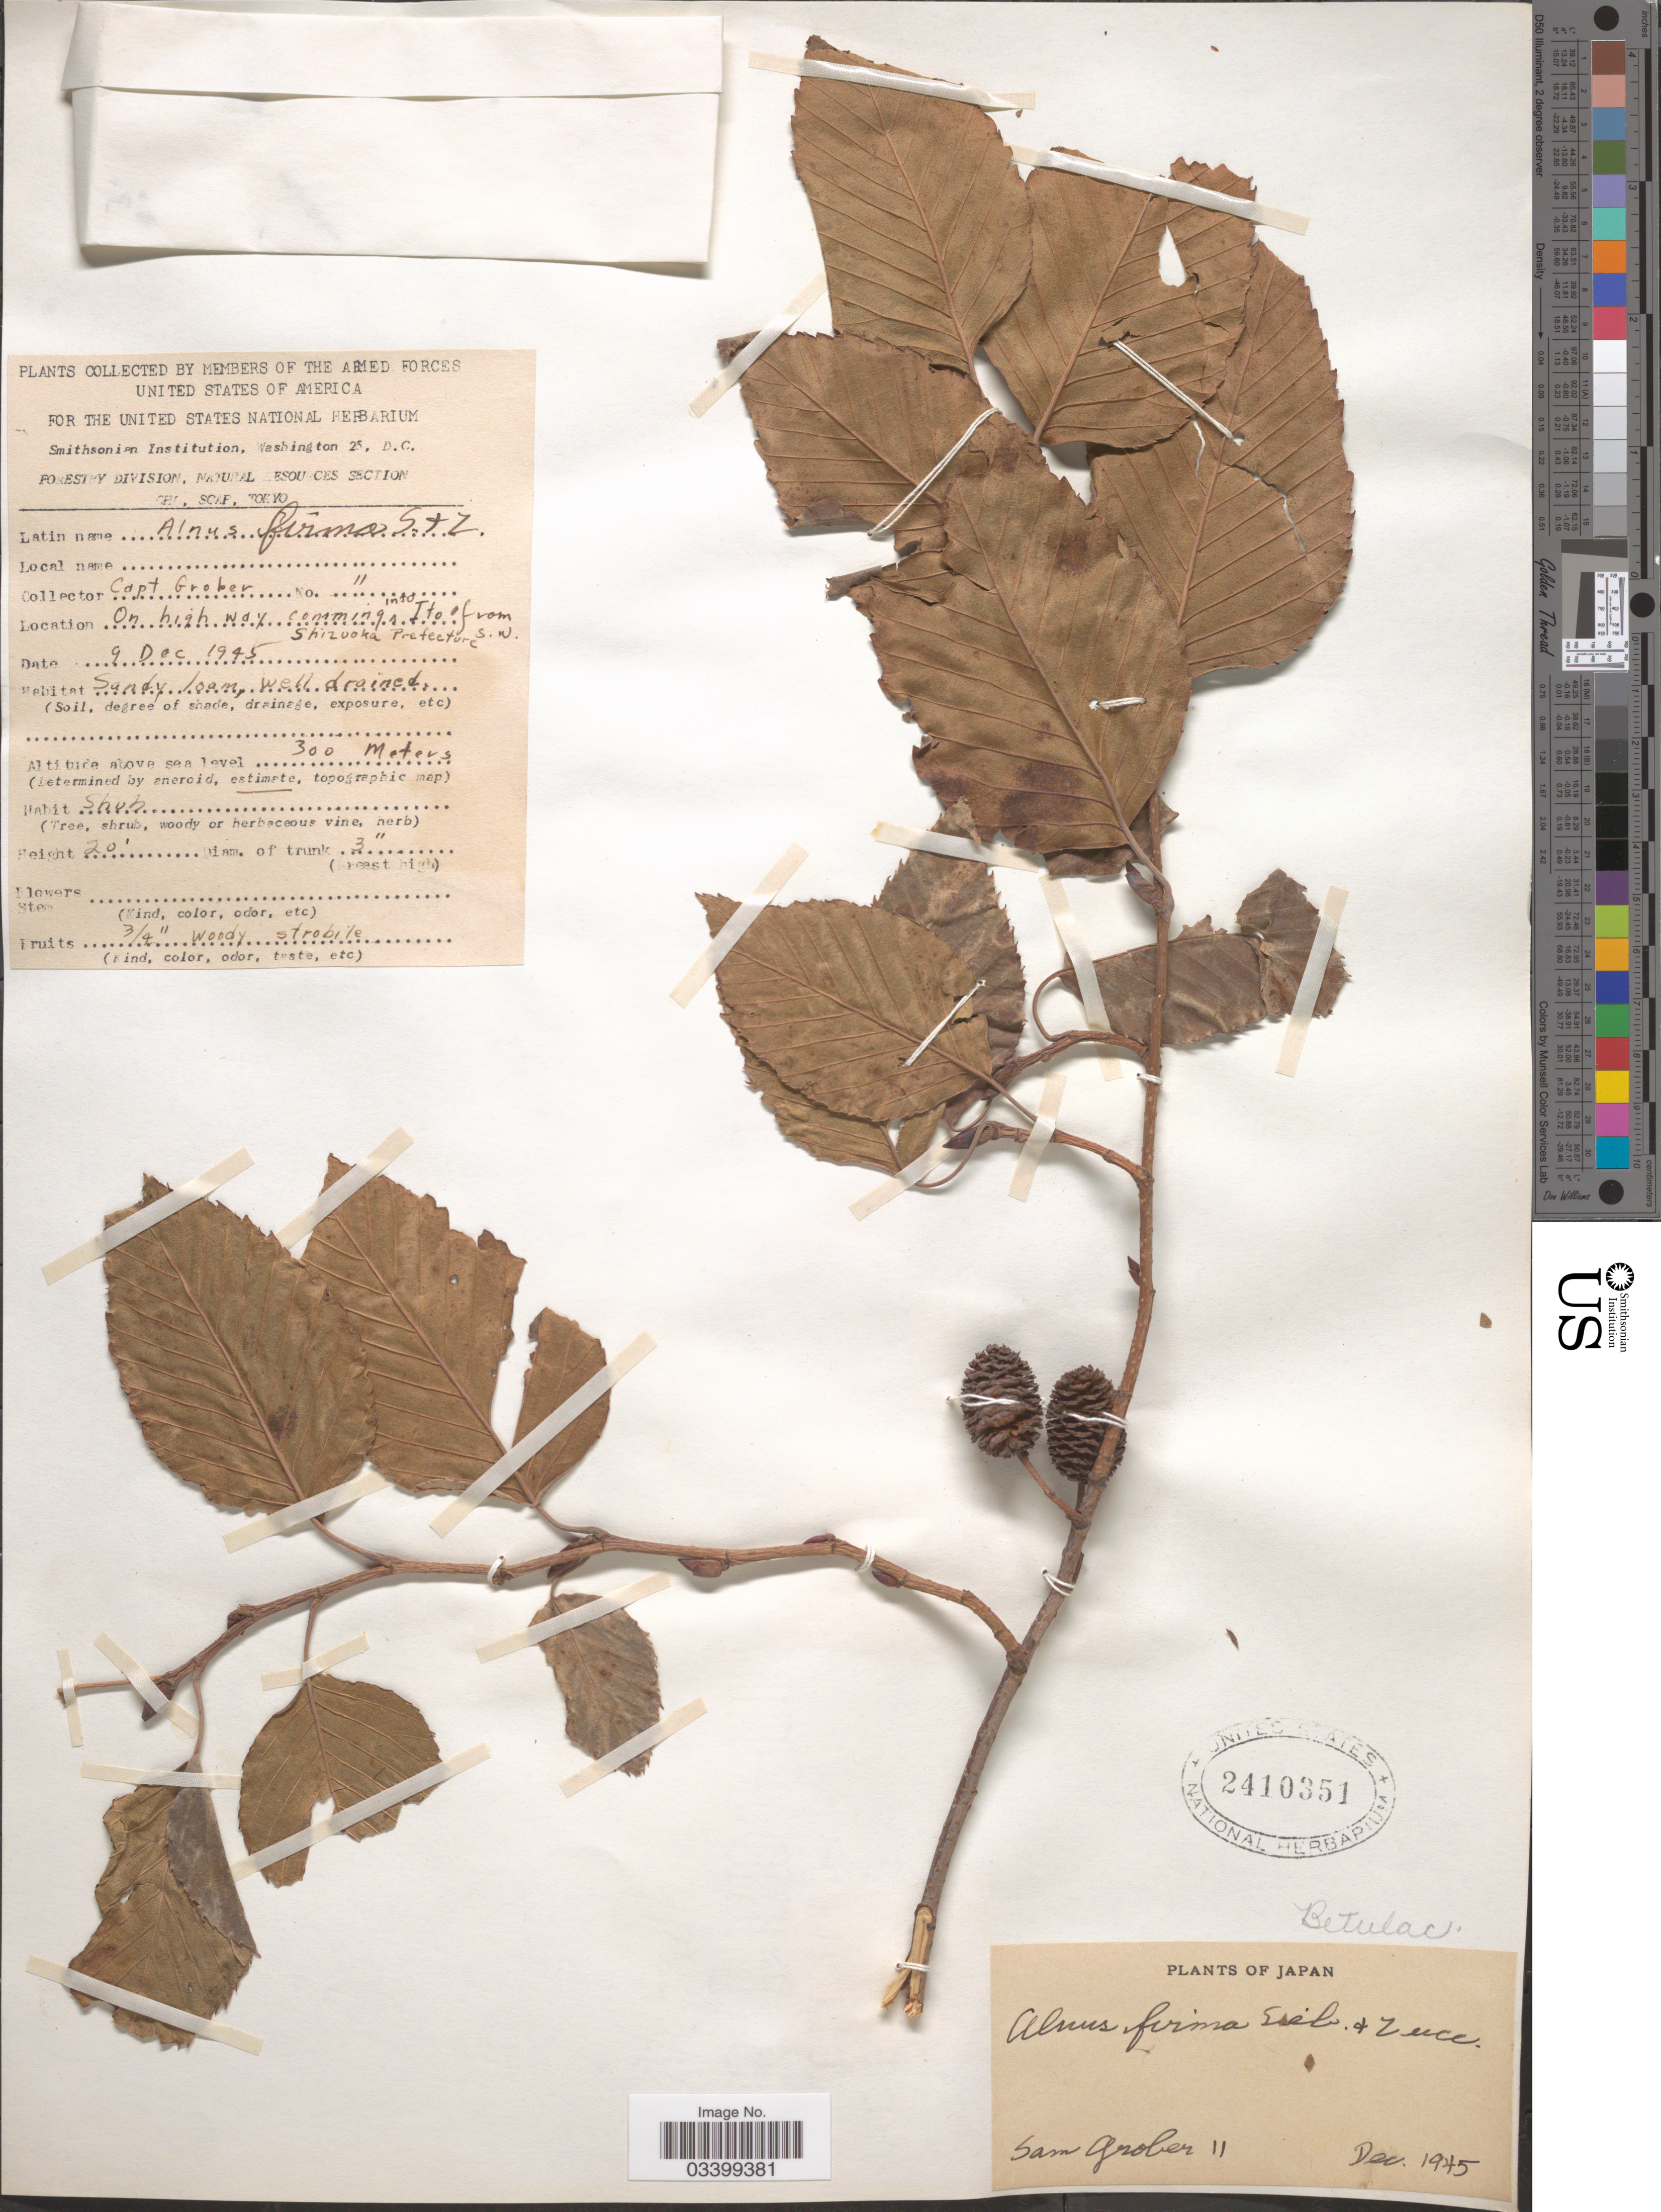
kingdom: Plantae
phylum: Tracheophyta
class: Magnoliopsida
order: Fagales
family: Betulaceae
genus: Alnus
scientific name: Alnus firma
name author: Siebold & Zucc.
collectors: S. Grober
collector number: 11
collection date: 1945-12-09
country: Japan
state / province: Sizuoka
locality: On high way comming into Ito from Shizuoka Prefecture S.W.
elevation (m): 300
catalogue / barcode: US 2410351